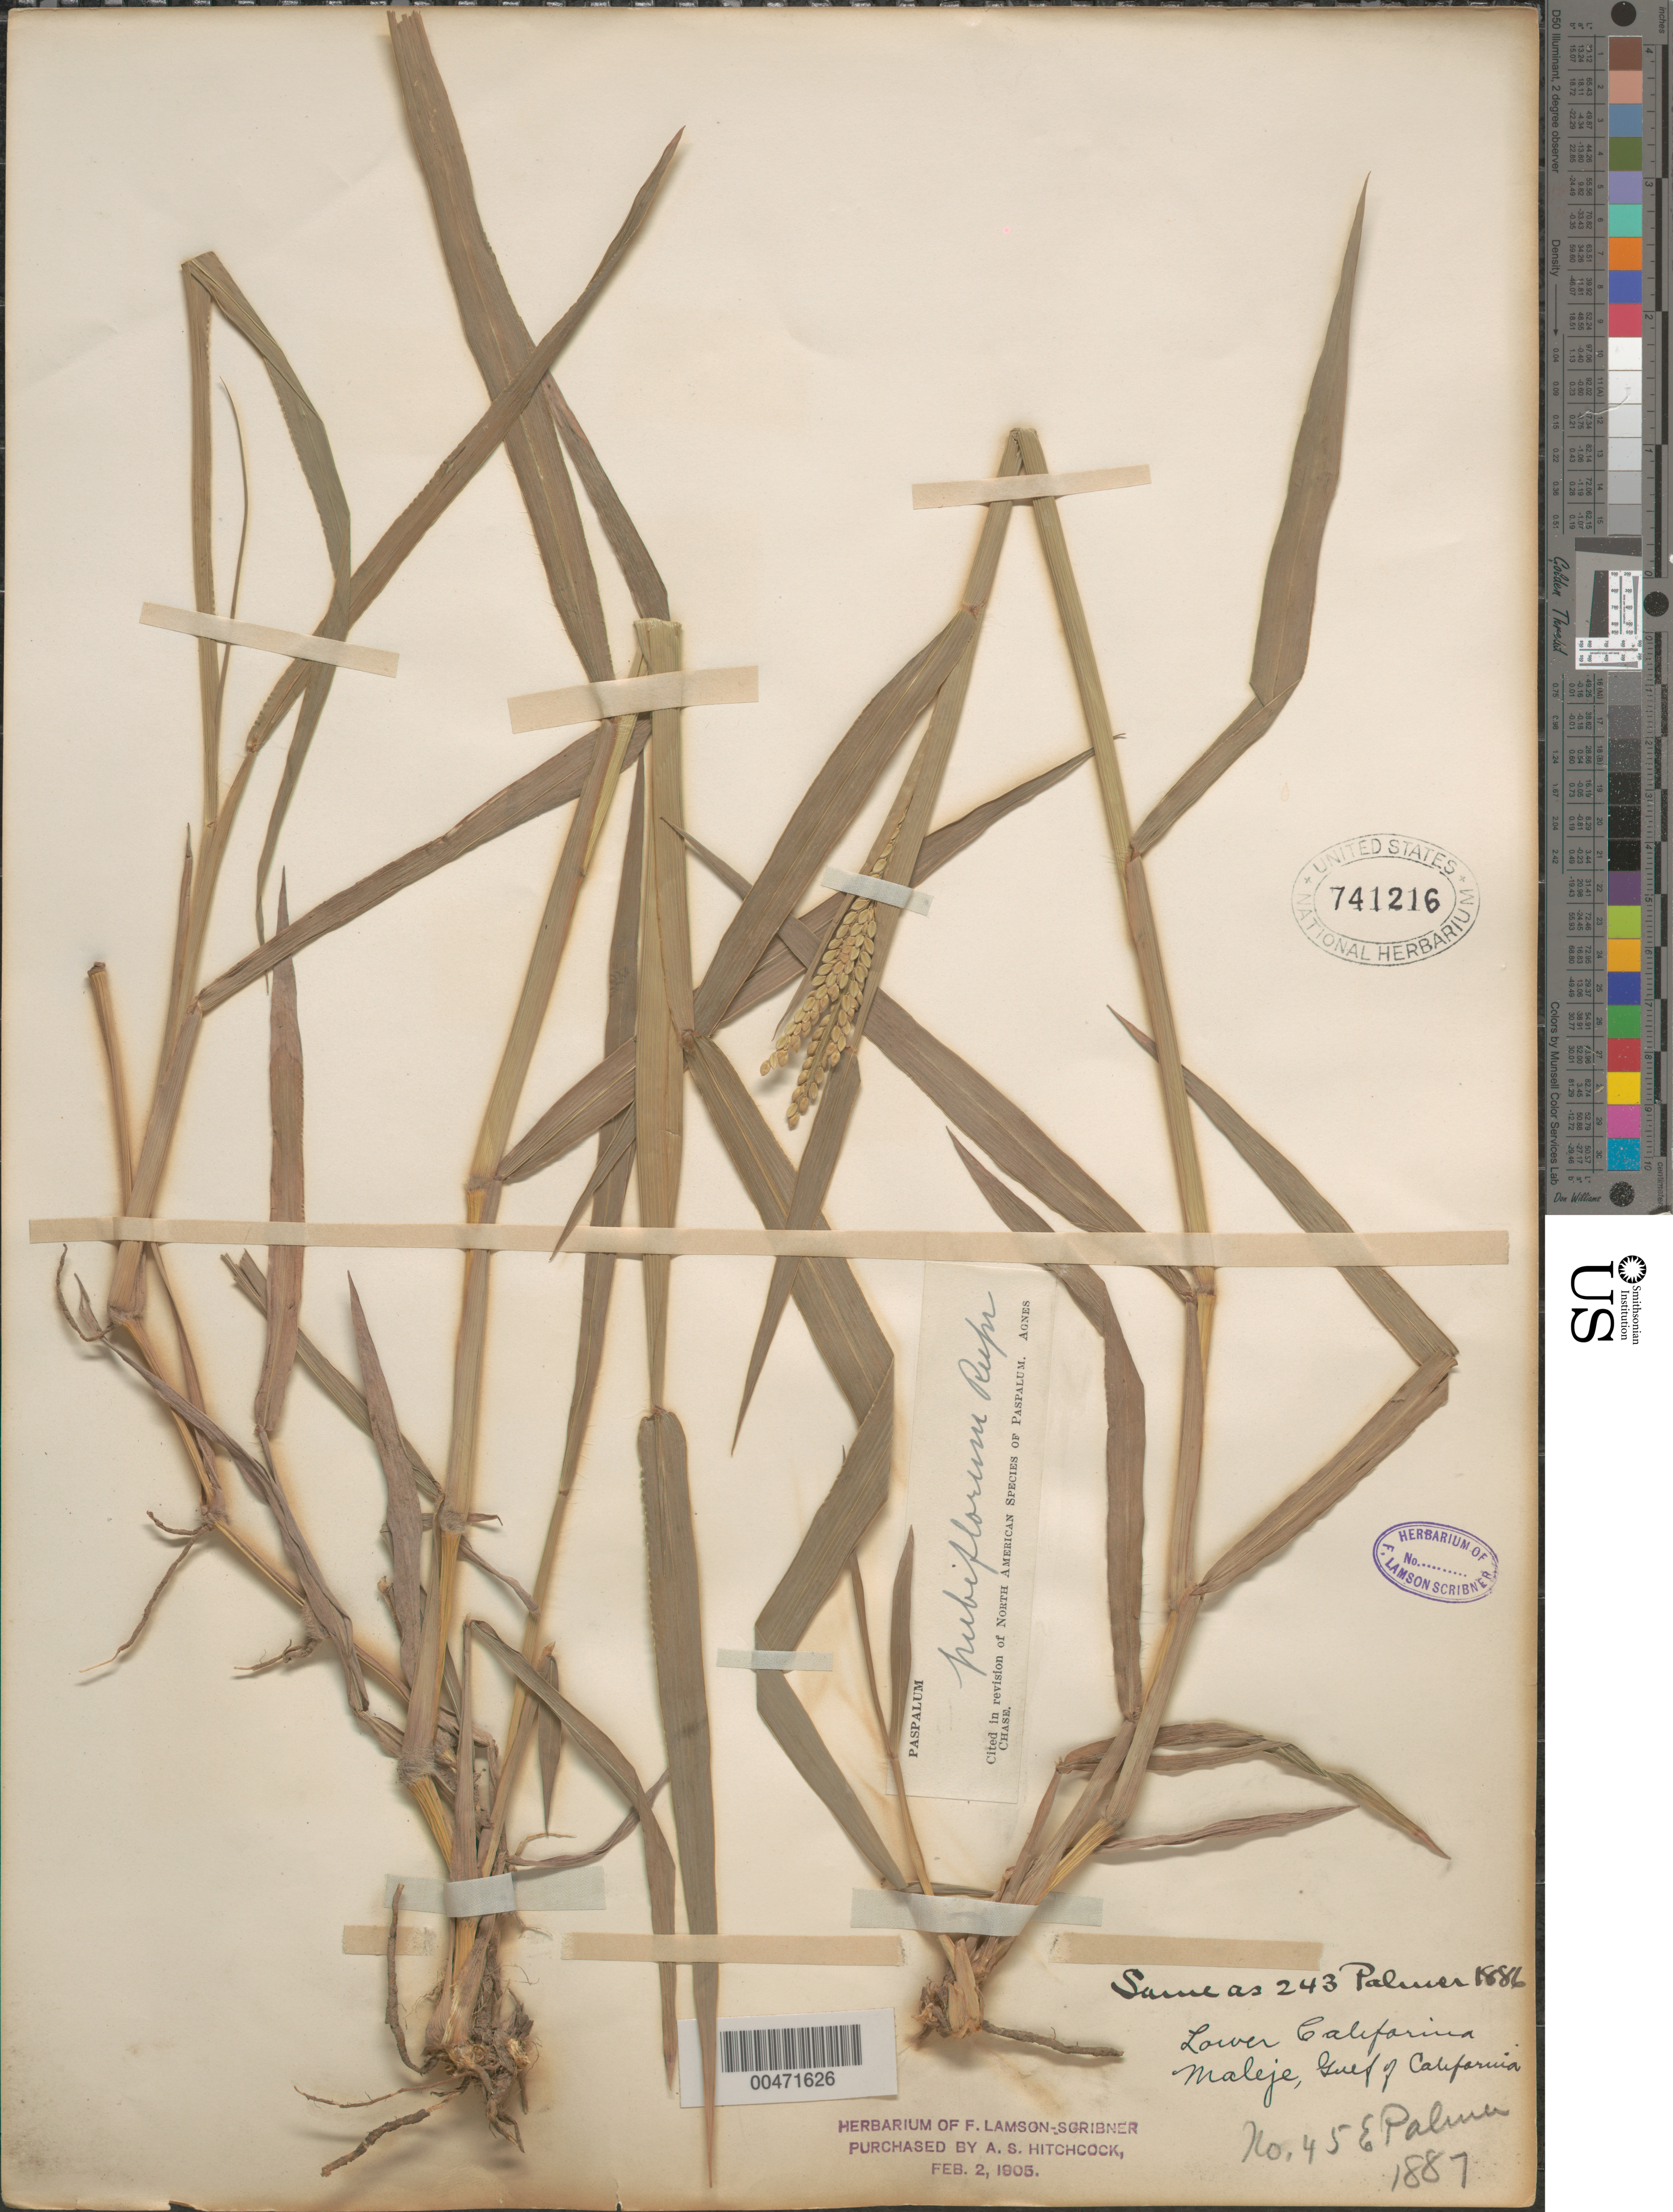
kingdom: Plantae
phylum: Tracheophyta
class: Liliopsida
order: Poales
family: Poaceae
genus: Paspalum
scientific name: Paspalum pubiflorum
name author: Rupr. ex E. Fourn.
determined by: Chase, [M.] Agnes, (US)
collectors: E. Palmer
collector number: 45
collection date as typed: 1887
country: Mexico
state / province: Baja California Sur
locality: Maleje, Gulf of California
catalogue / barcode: US 741216